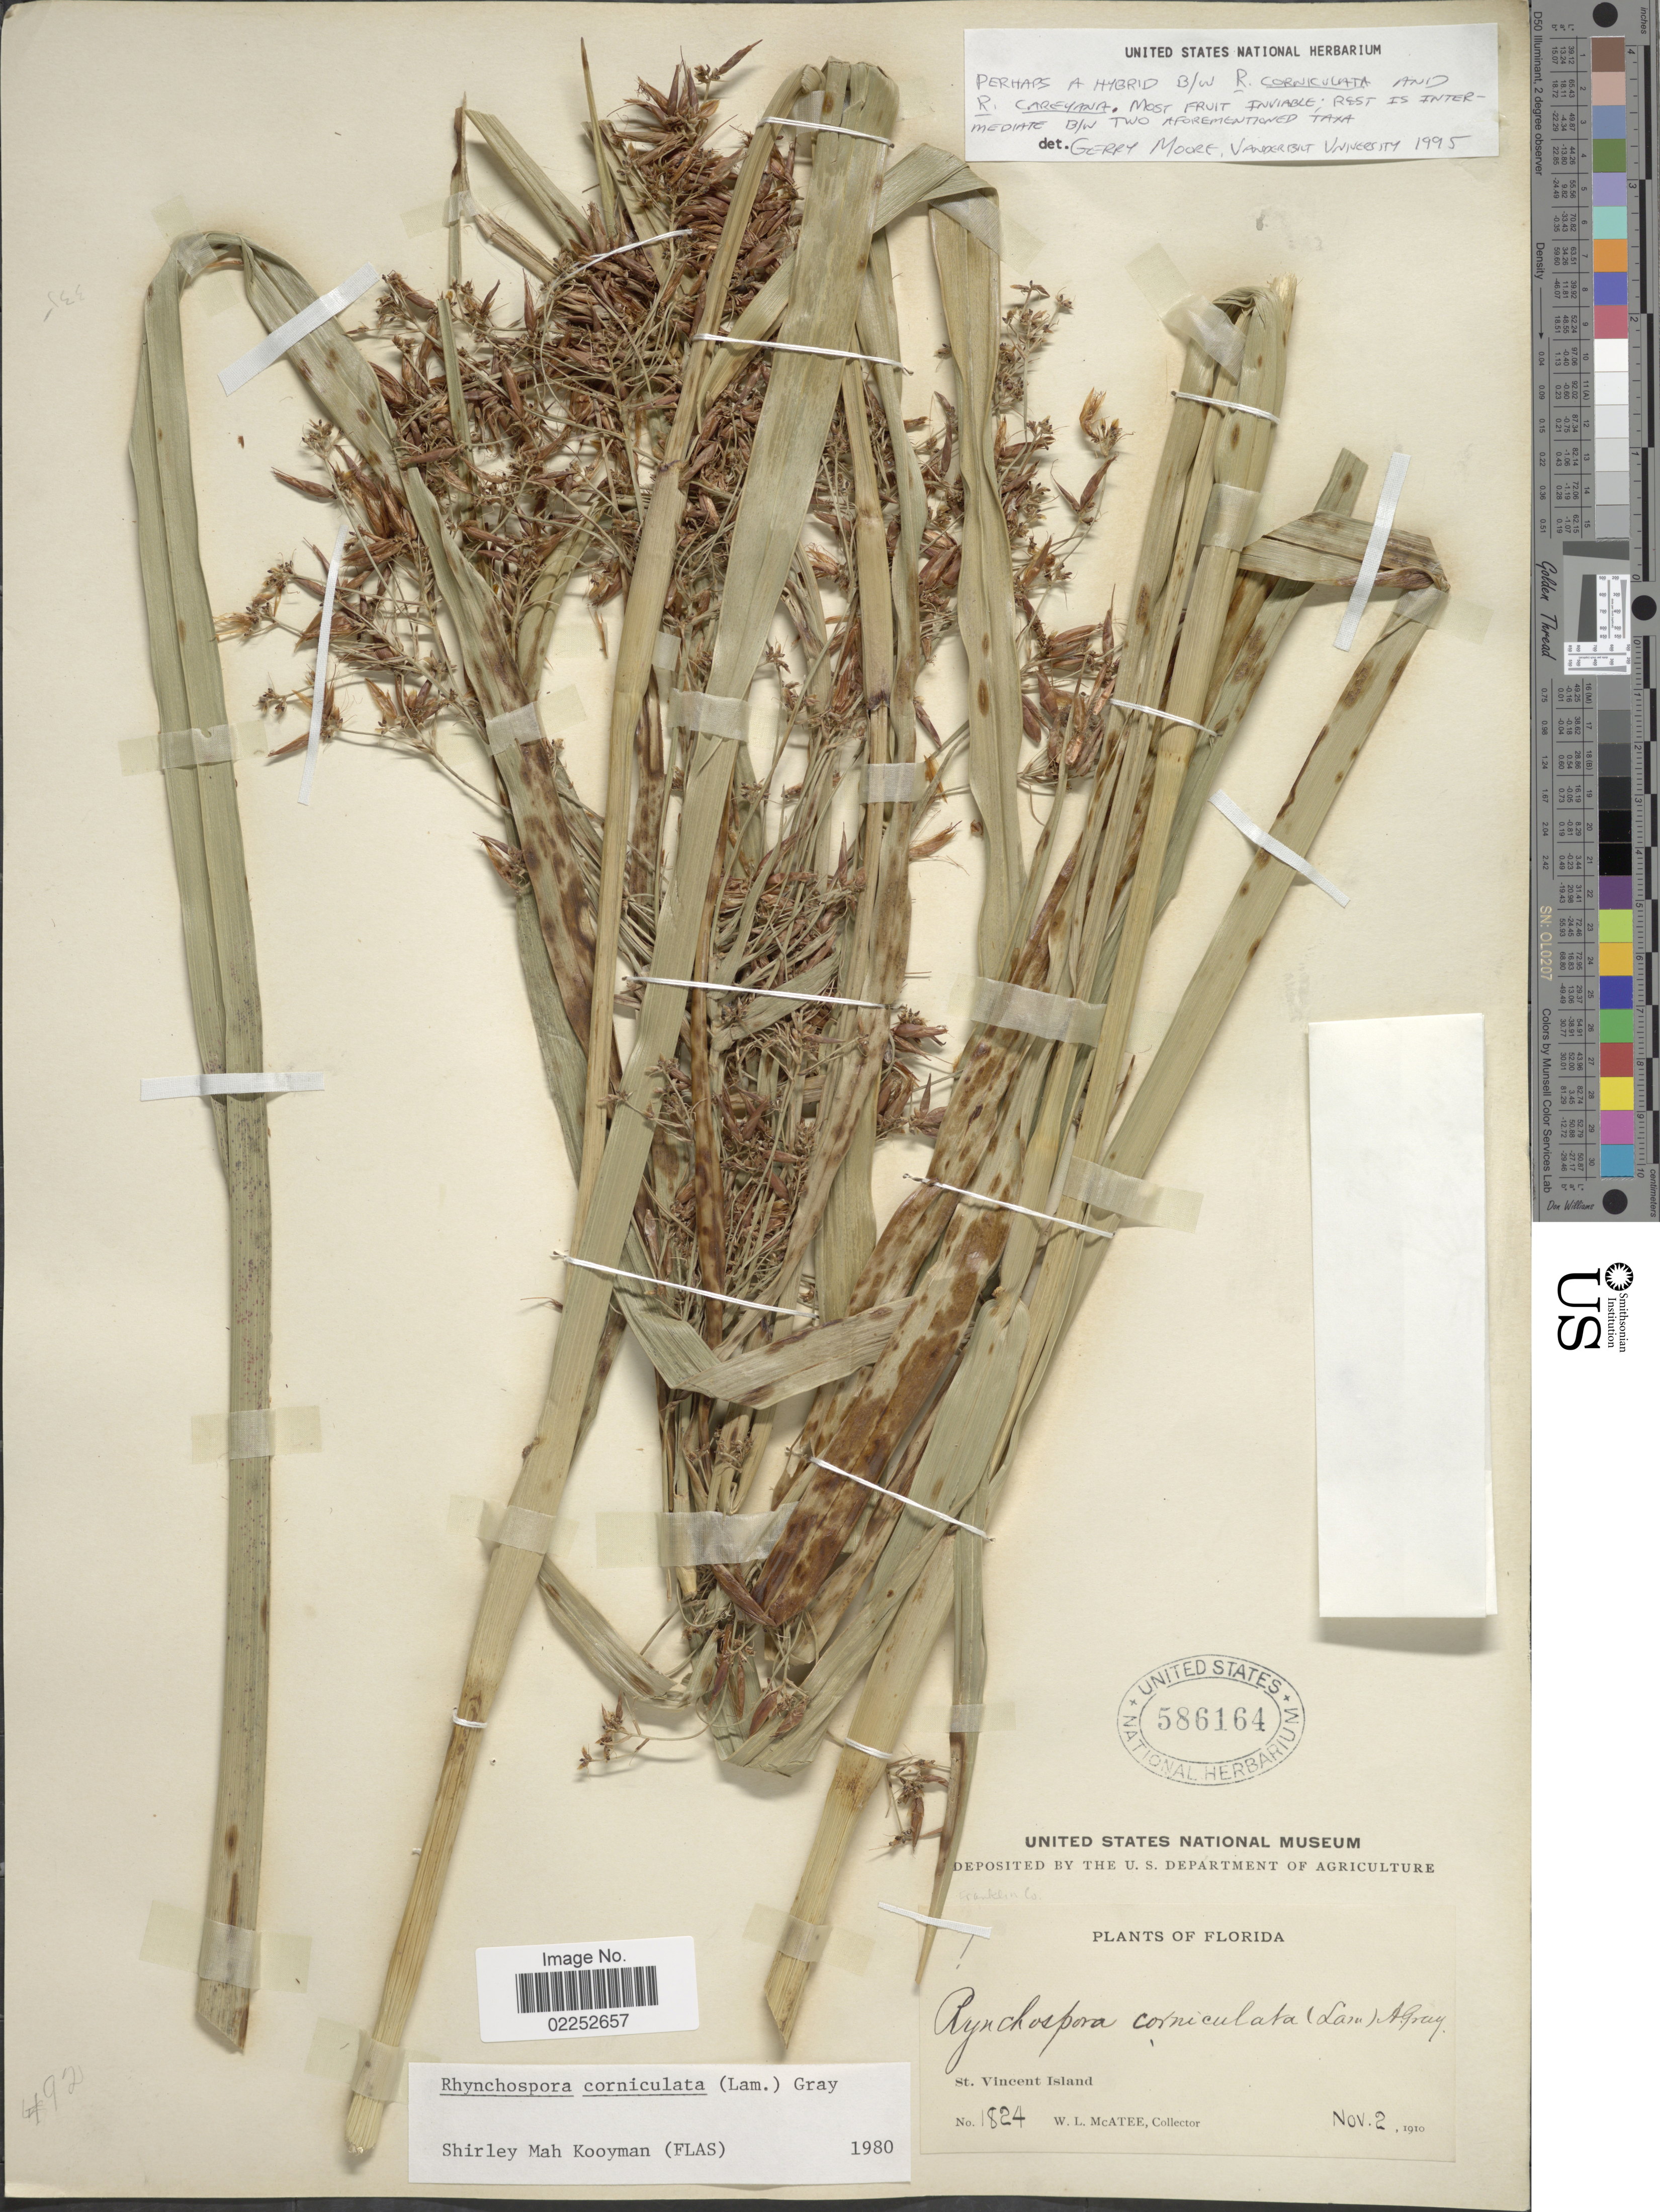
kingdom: Plantae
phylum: Tracheophyta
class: Liliopsida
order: Poales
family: Cyperaceae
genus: Rhynchospora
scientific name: Rhynchospora careyana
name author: Fernald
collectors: W. McAtee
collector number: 1824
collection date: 1910-11-02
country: United States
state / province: Florida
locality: St Vincent Island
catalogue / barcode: US 586164